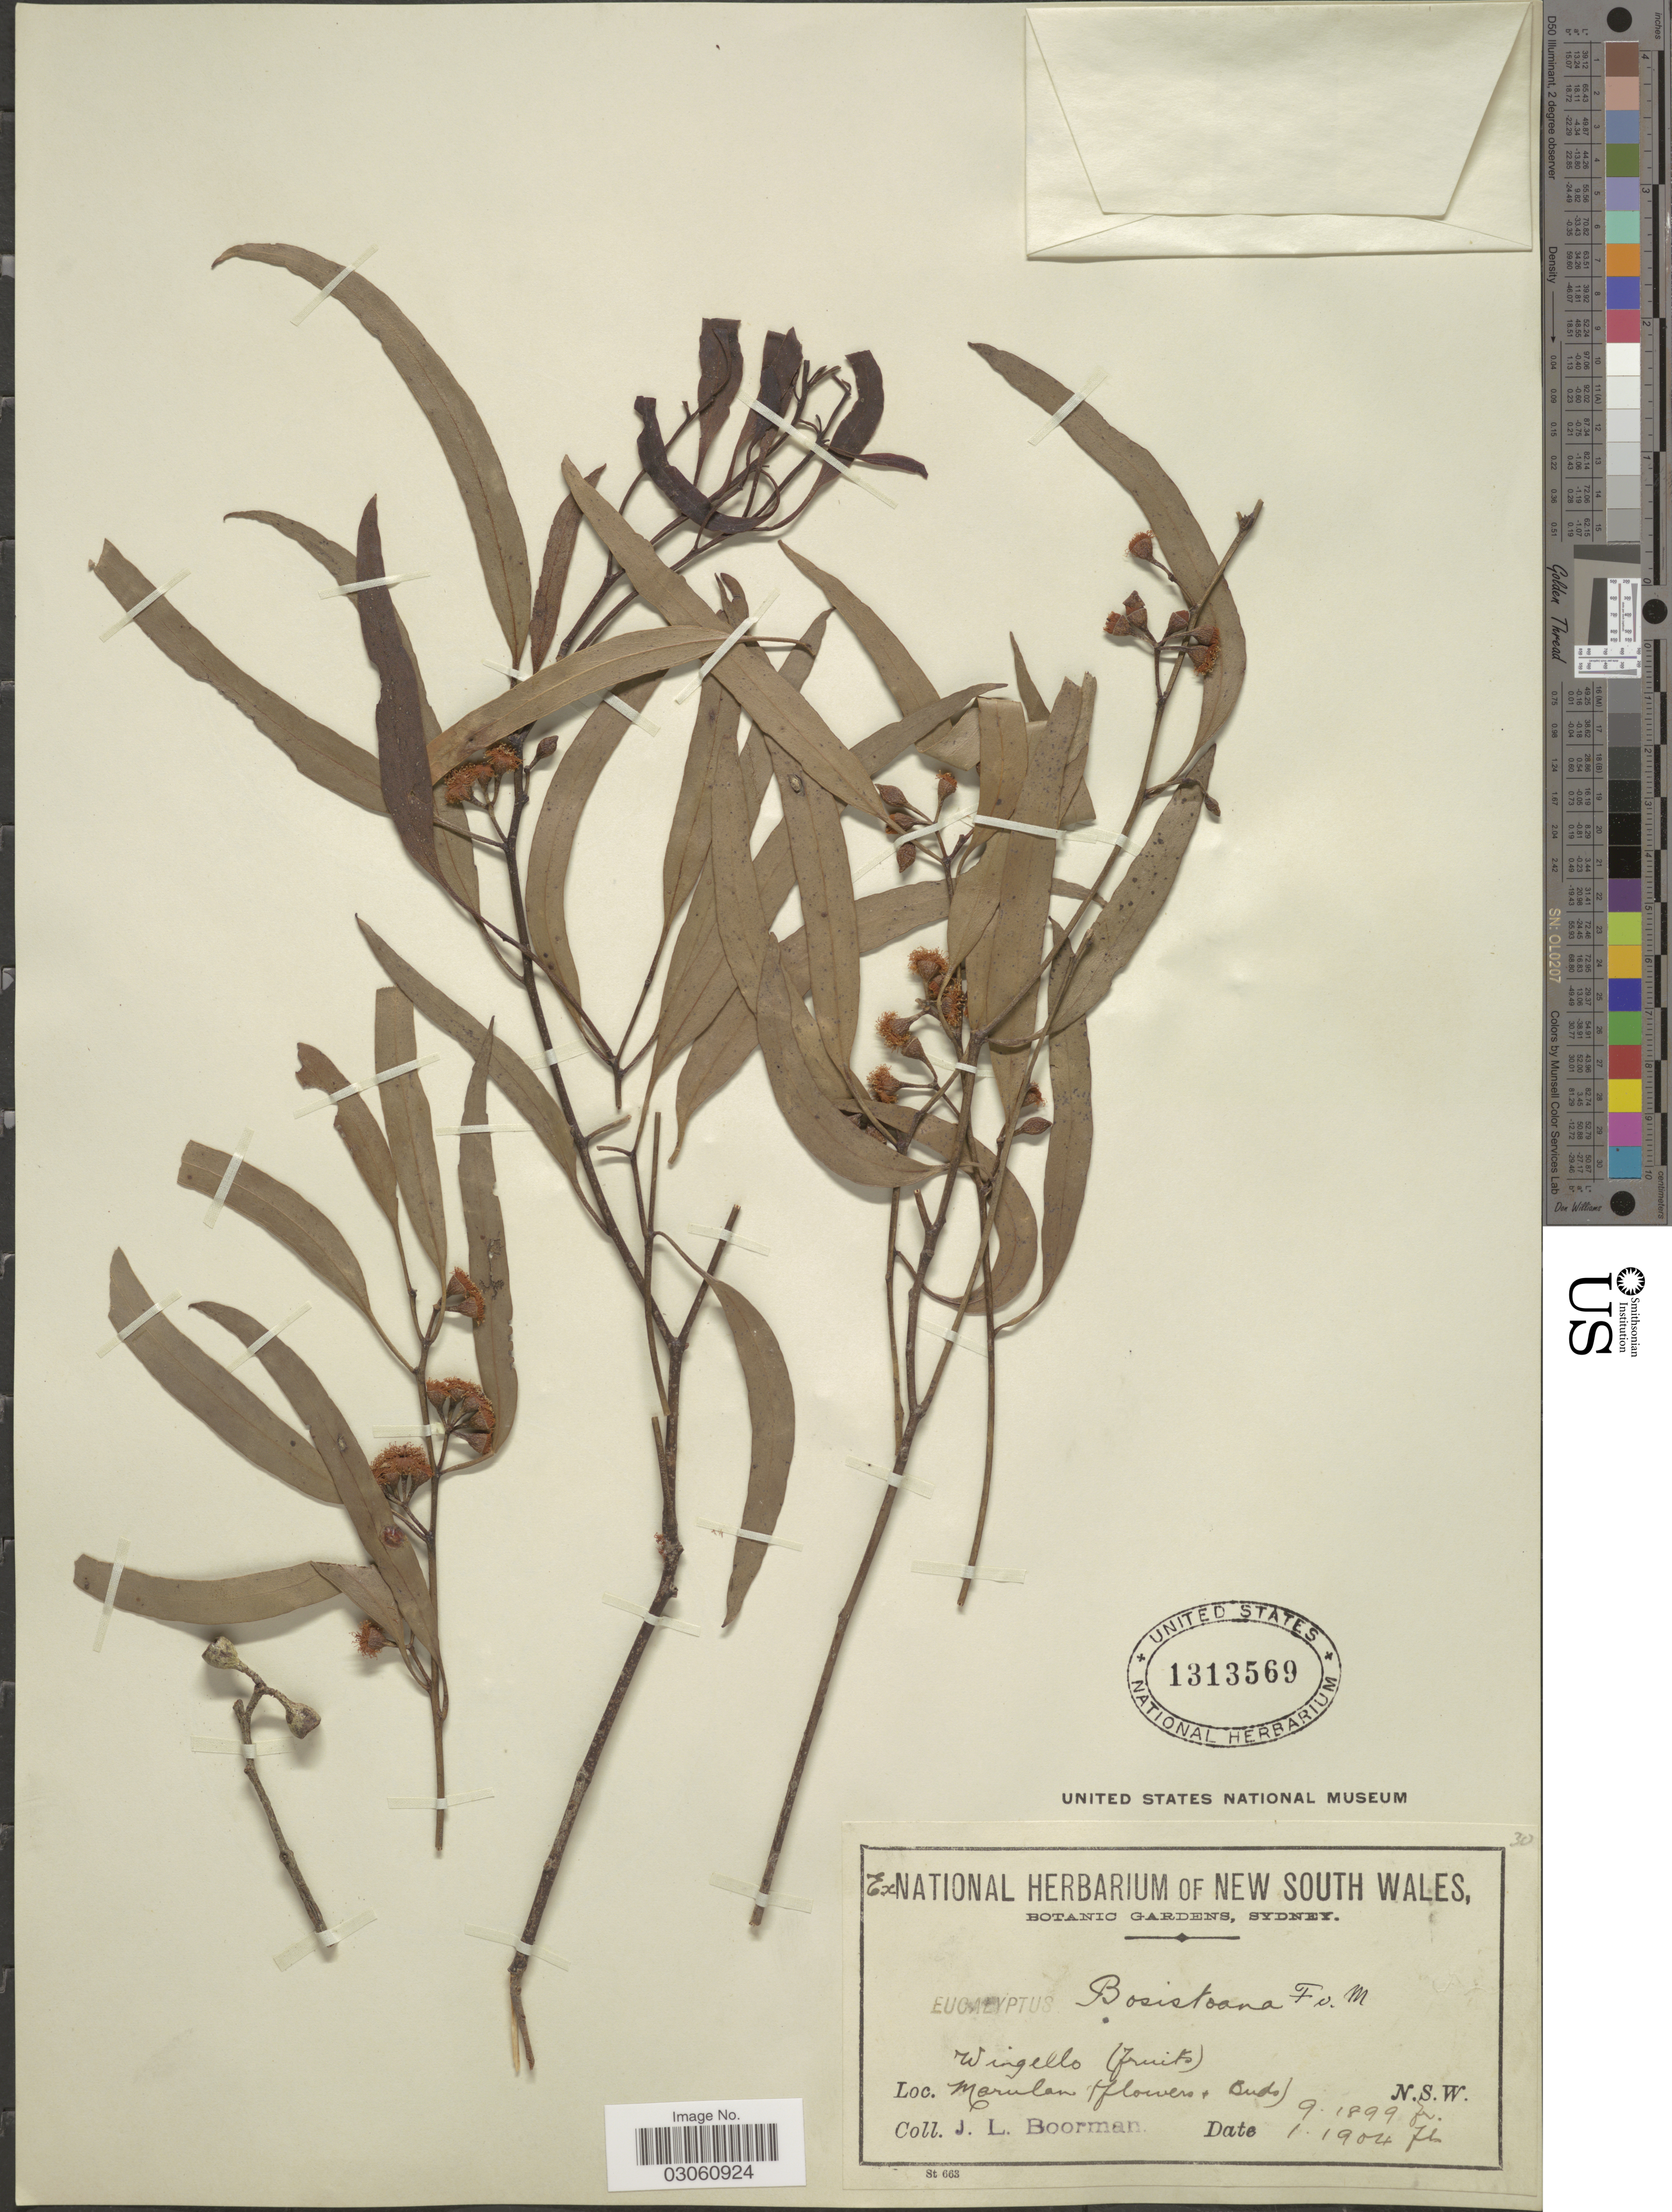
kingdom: Plantae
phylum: Tracheophyta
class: Magnoliopsida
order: Myrtales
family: Myrtaceae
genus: Eucalyptus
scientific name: Eucalyptus bosistoana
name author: F. Muell.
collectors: J. Boorman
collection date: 1899-09/1904-01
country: Australia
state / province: New South Wales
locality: Wingello, Marulan.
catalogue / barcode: US 1313569